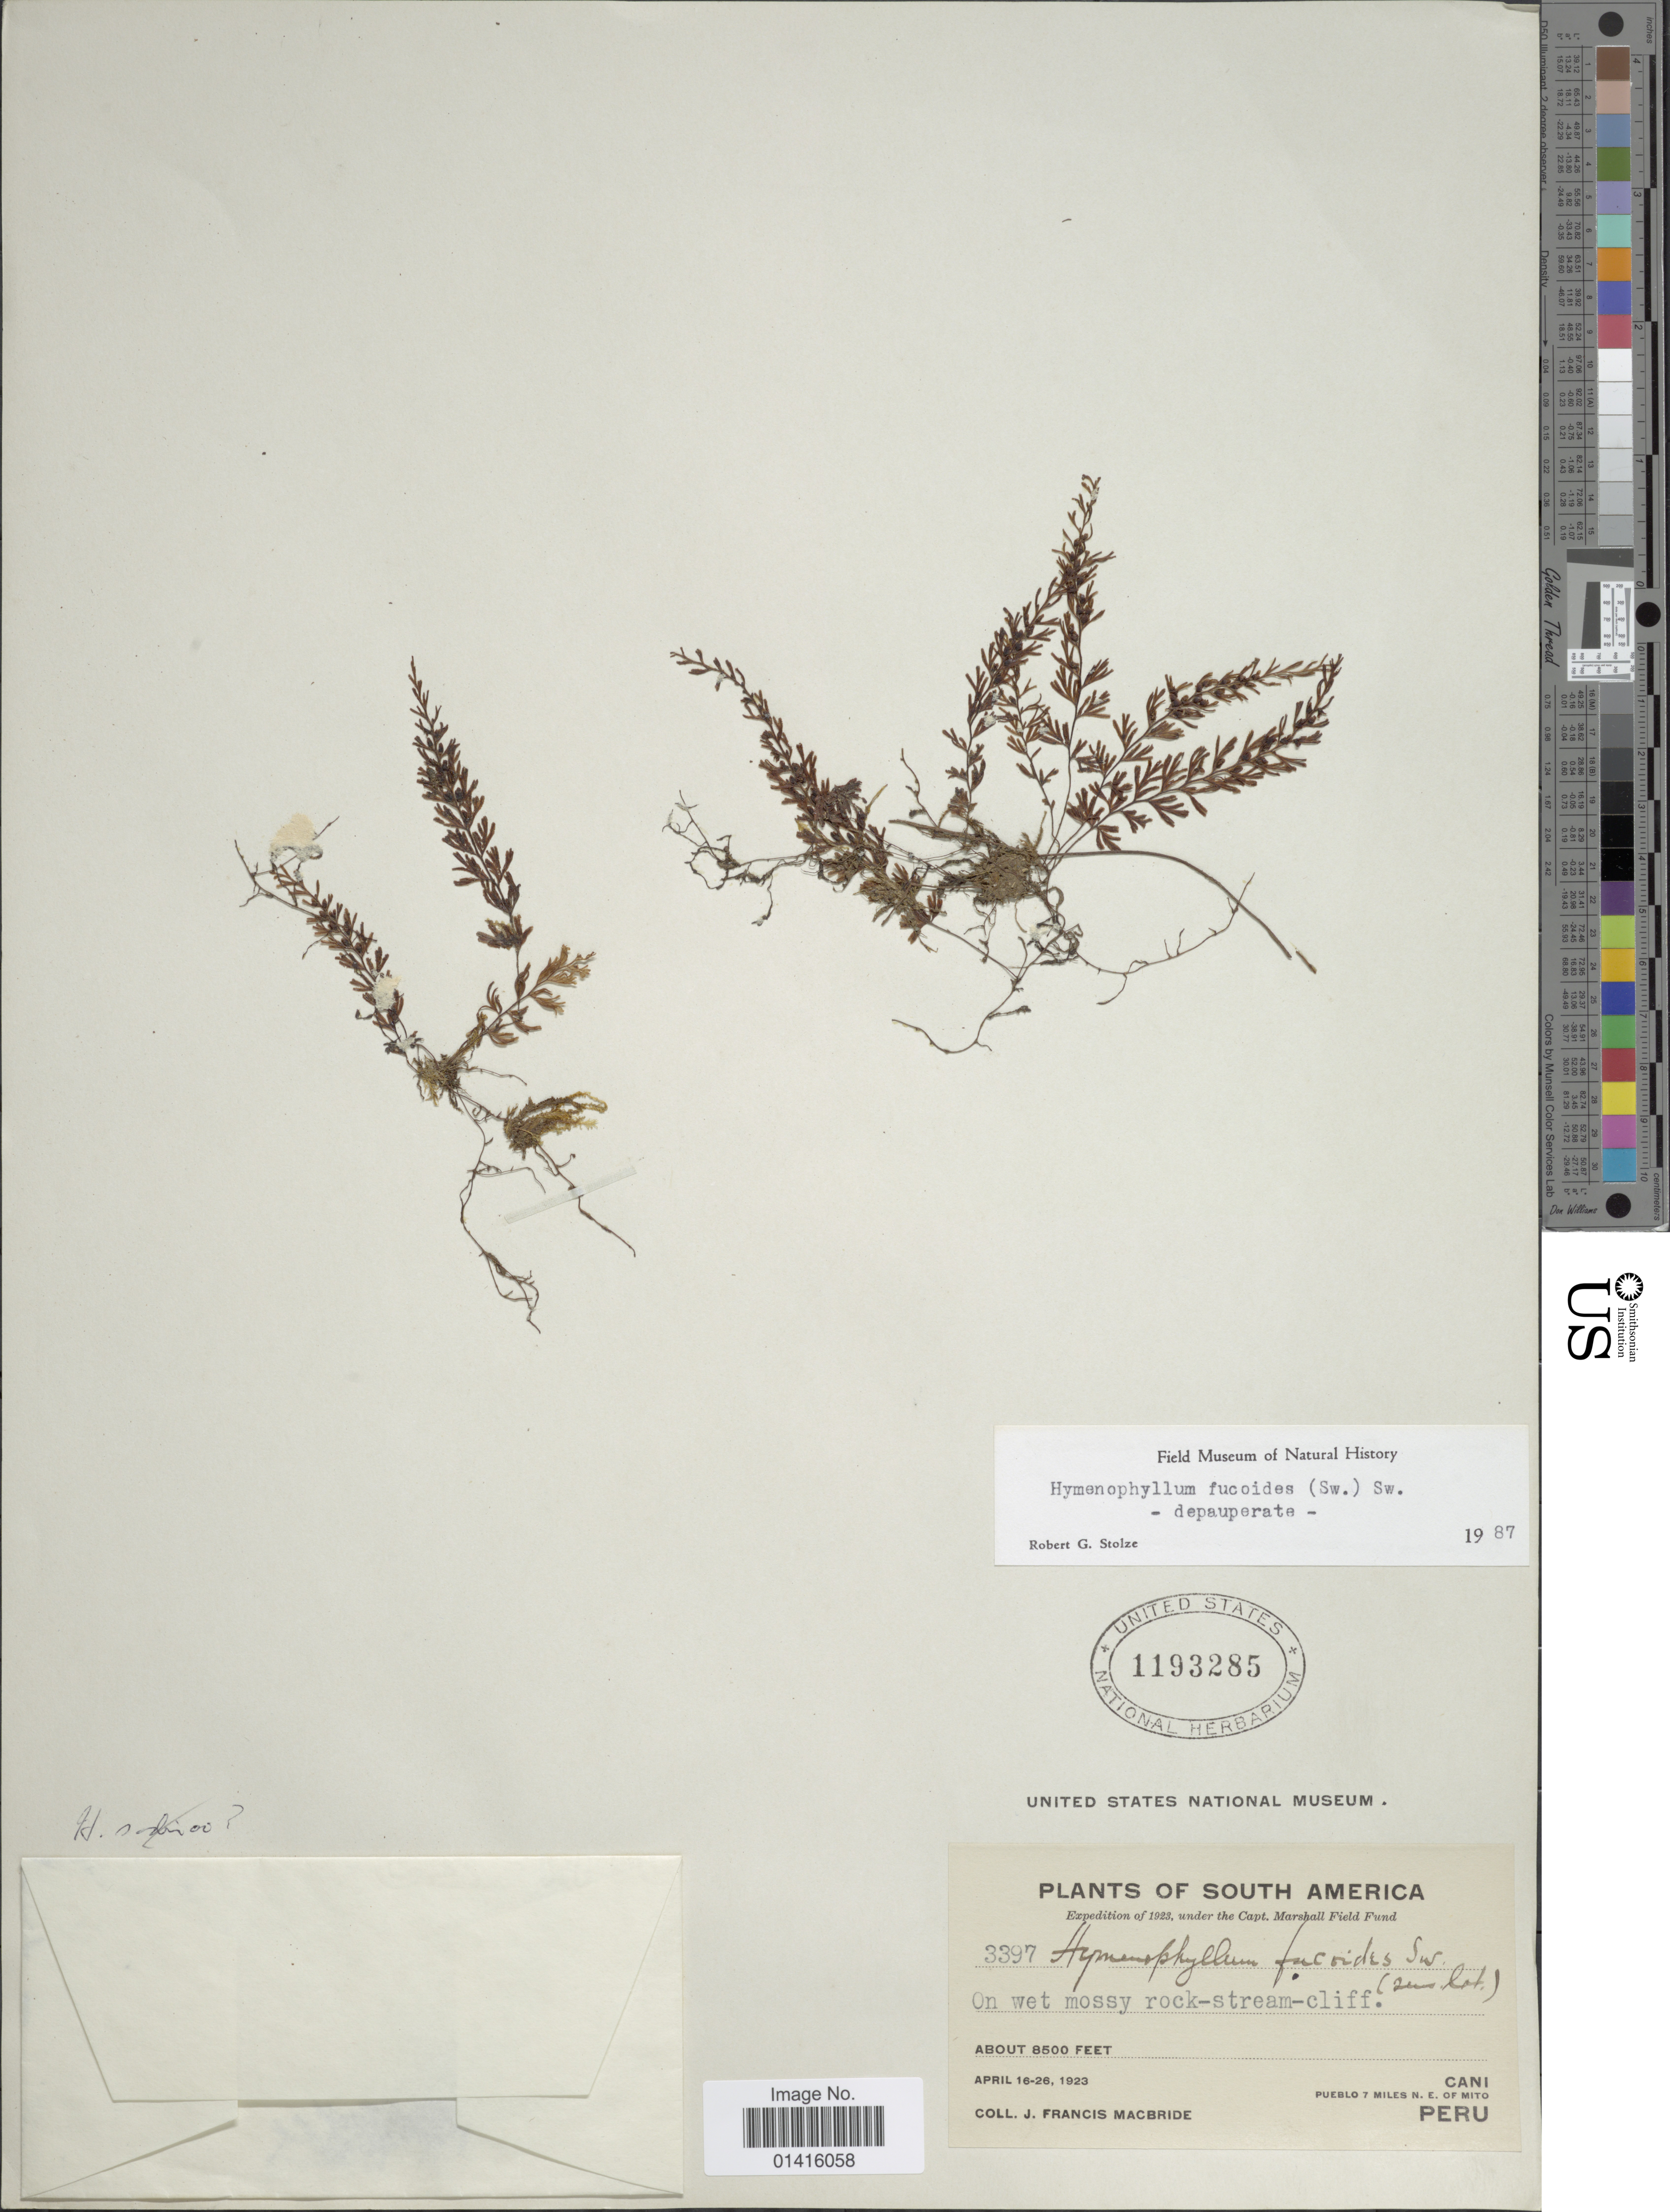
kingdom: Plantae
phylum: Tracheophyta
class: Polypodiopsida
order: Hymenophyllales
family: Hymenophyllaceae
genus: Hymenophyllum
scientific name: Hymenophyllum fucoides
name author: (Sw.) Sw.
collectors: J. F. Macbride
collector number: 3397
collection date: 1923-04-16/1923-04-26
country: Peru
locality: South America, Cani, Pueblo 7miles N.E. of Mito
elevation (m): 2591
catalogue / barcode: US 1193285